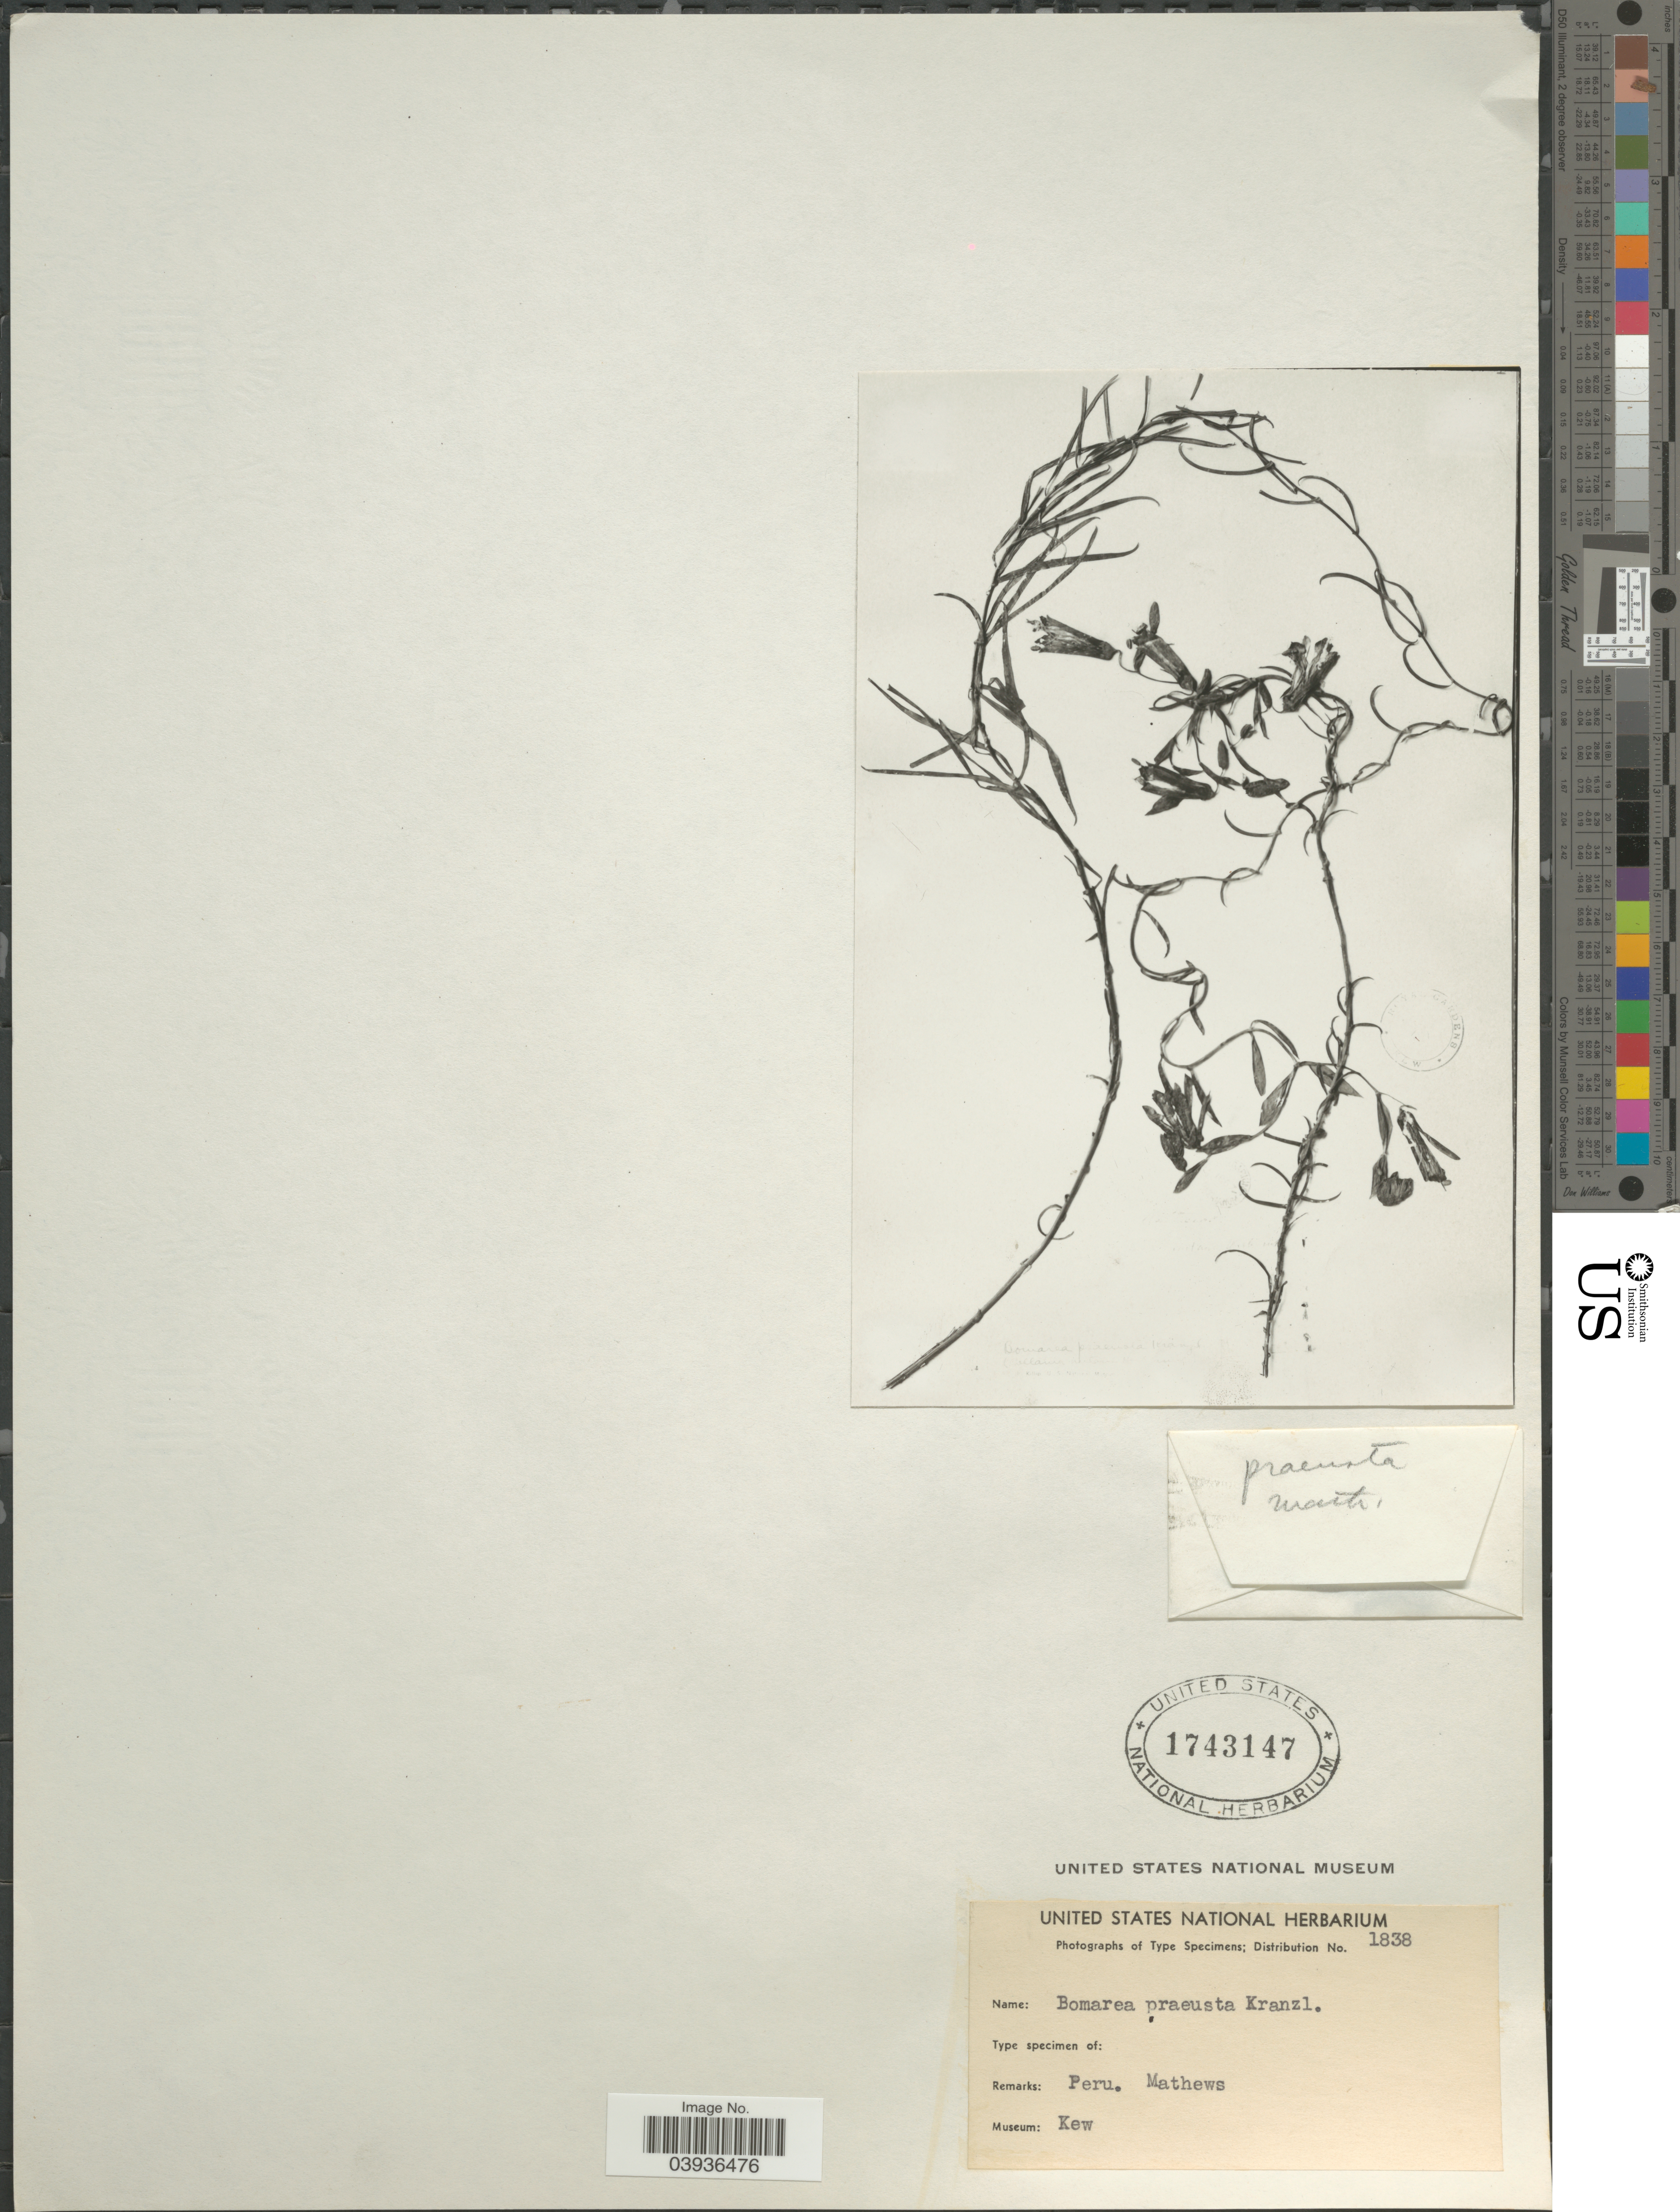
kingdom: Plantae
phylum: Tracheophyta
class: Liliopsida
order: Liliales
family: Alstroemeriaceae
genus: Bomarea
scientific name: Bomarea praeusta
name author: Kraenzl.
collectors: -- Mathews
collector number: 1838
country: Peru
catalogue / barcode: US 1743147